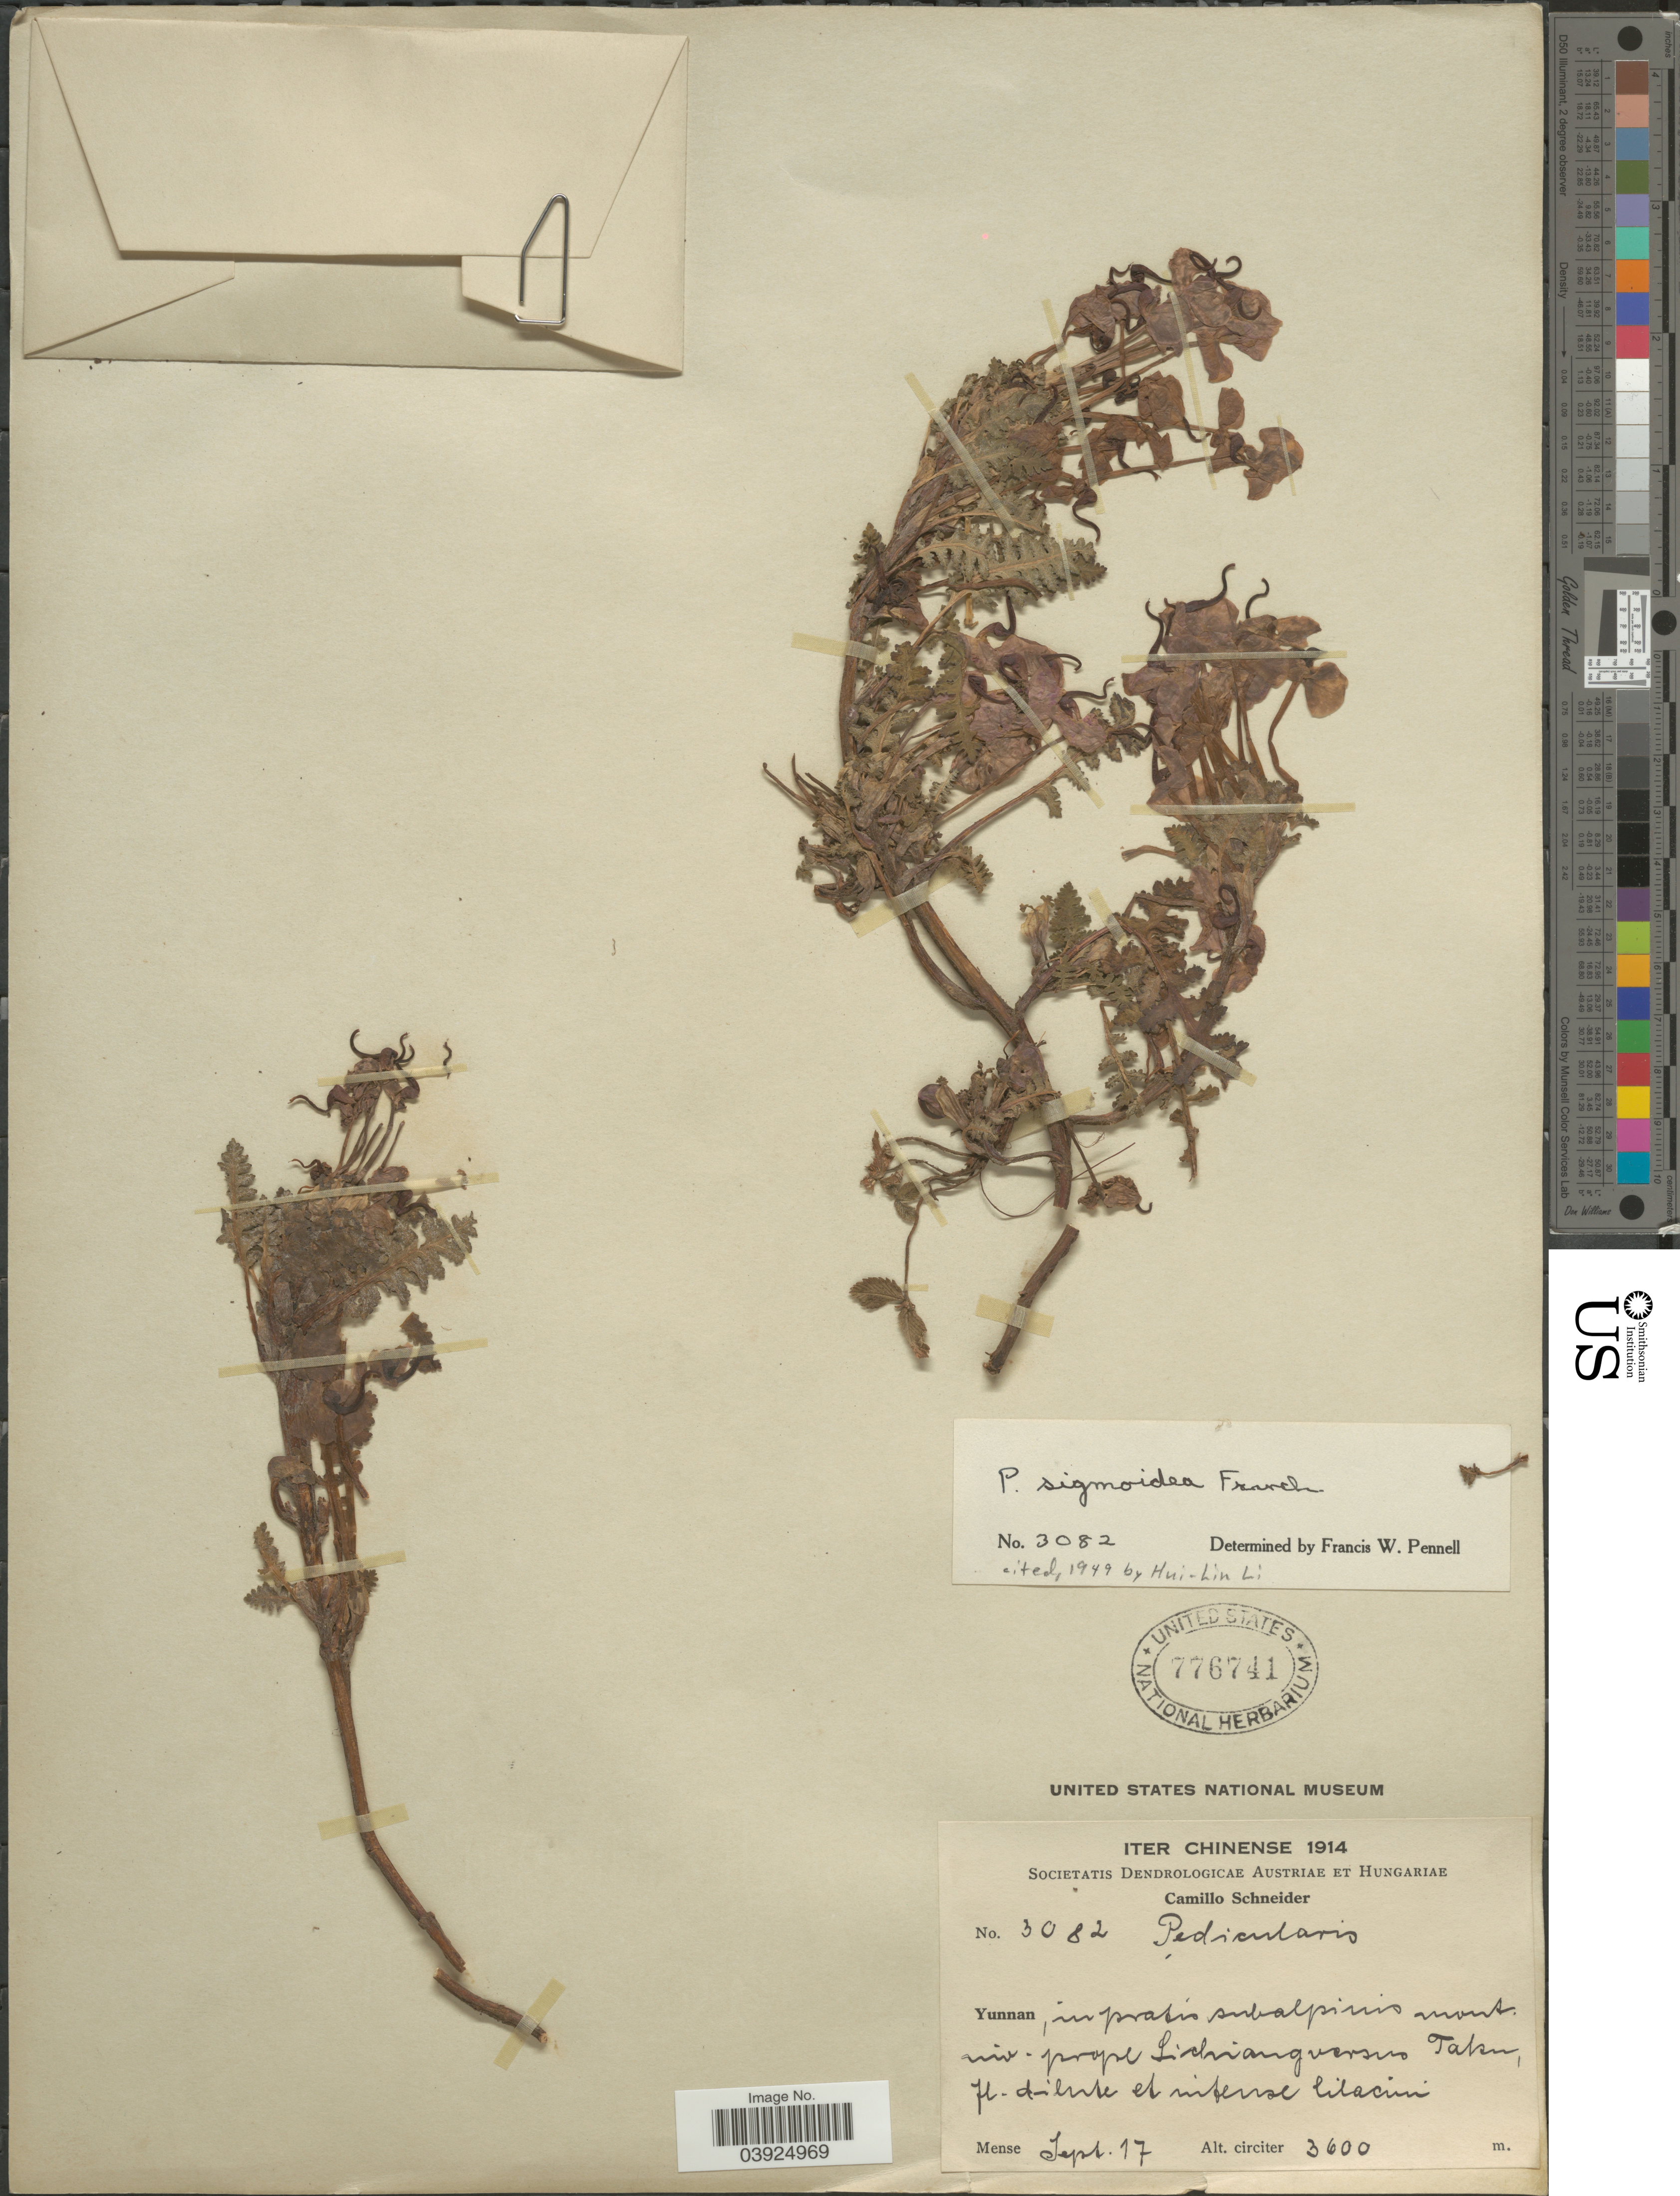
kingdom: Plantae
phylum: Tracheophyta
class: Magnoliopsida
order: Lamiales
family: Orobanchaceae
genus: Pedicularis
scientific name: Pedicularis sigmoidea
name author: Franch. ex Maxim.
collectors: C. K. Schneider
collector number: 3082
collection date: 1914-09-17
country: China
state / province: Yunnan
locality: In pratis subalpinis mont. rio. prope Lichiang versus Taku.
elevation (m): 3600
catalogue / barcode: US 776741